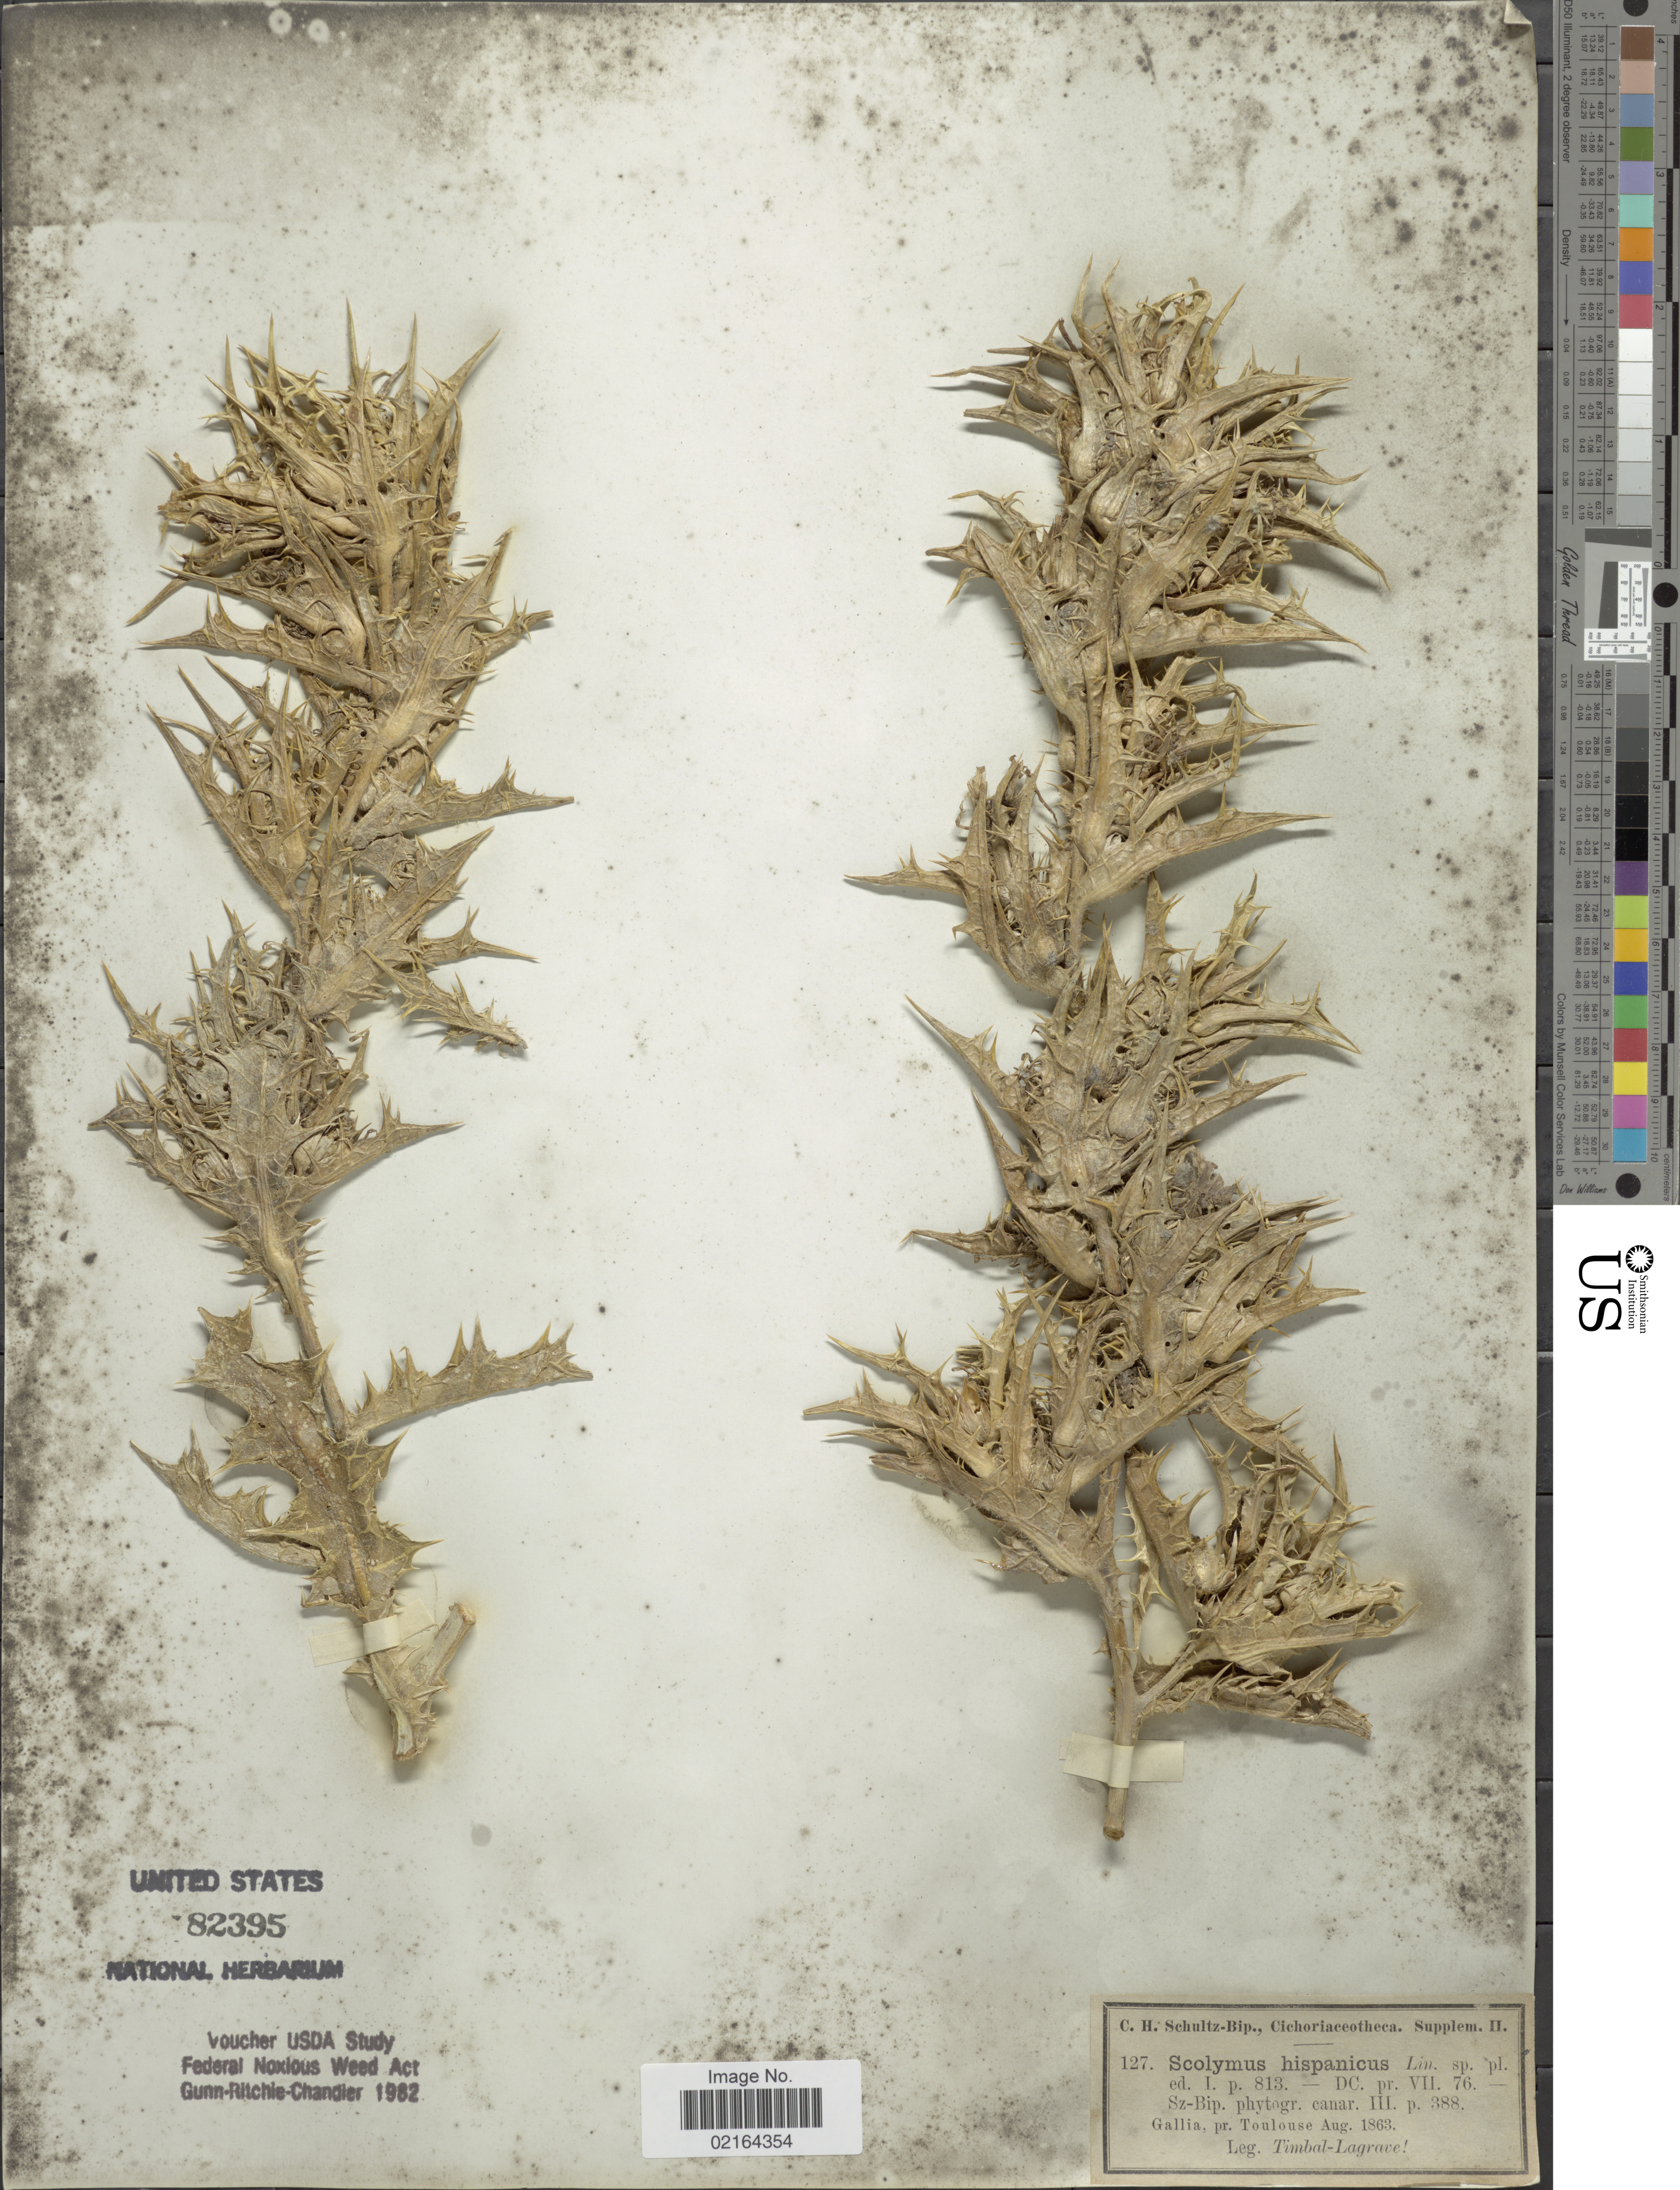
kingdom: Plantae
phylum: Tracheophyta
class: Magnoliopsida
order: Asterales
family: Asteraceae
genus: Scolymus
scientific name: Scolymus hispanicus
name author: L.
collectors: P. Timbal-Lagrave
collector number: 127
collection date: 1863-08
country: France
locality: Gallia, pr. Toulouse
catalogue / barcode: US 82395